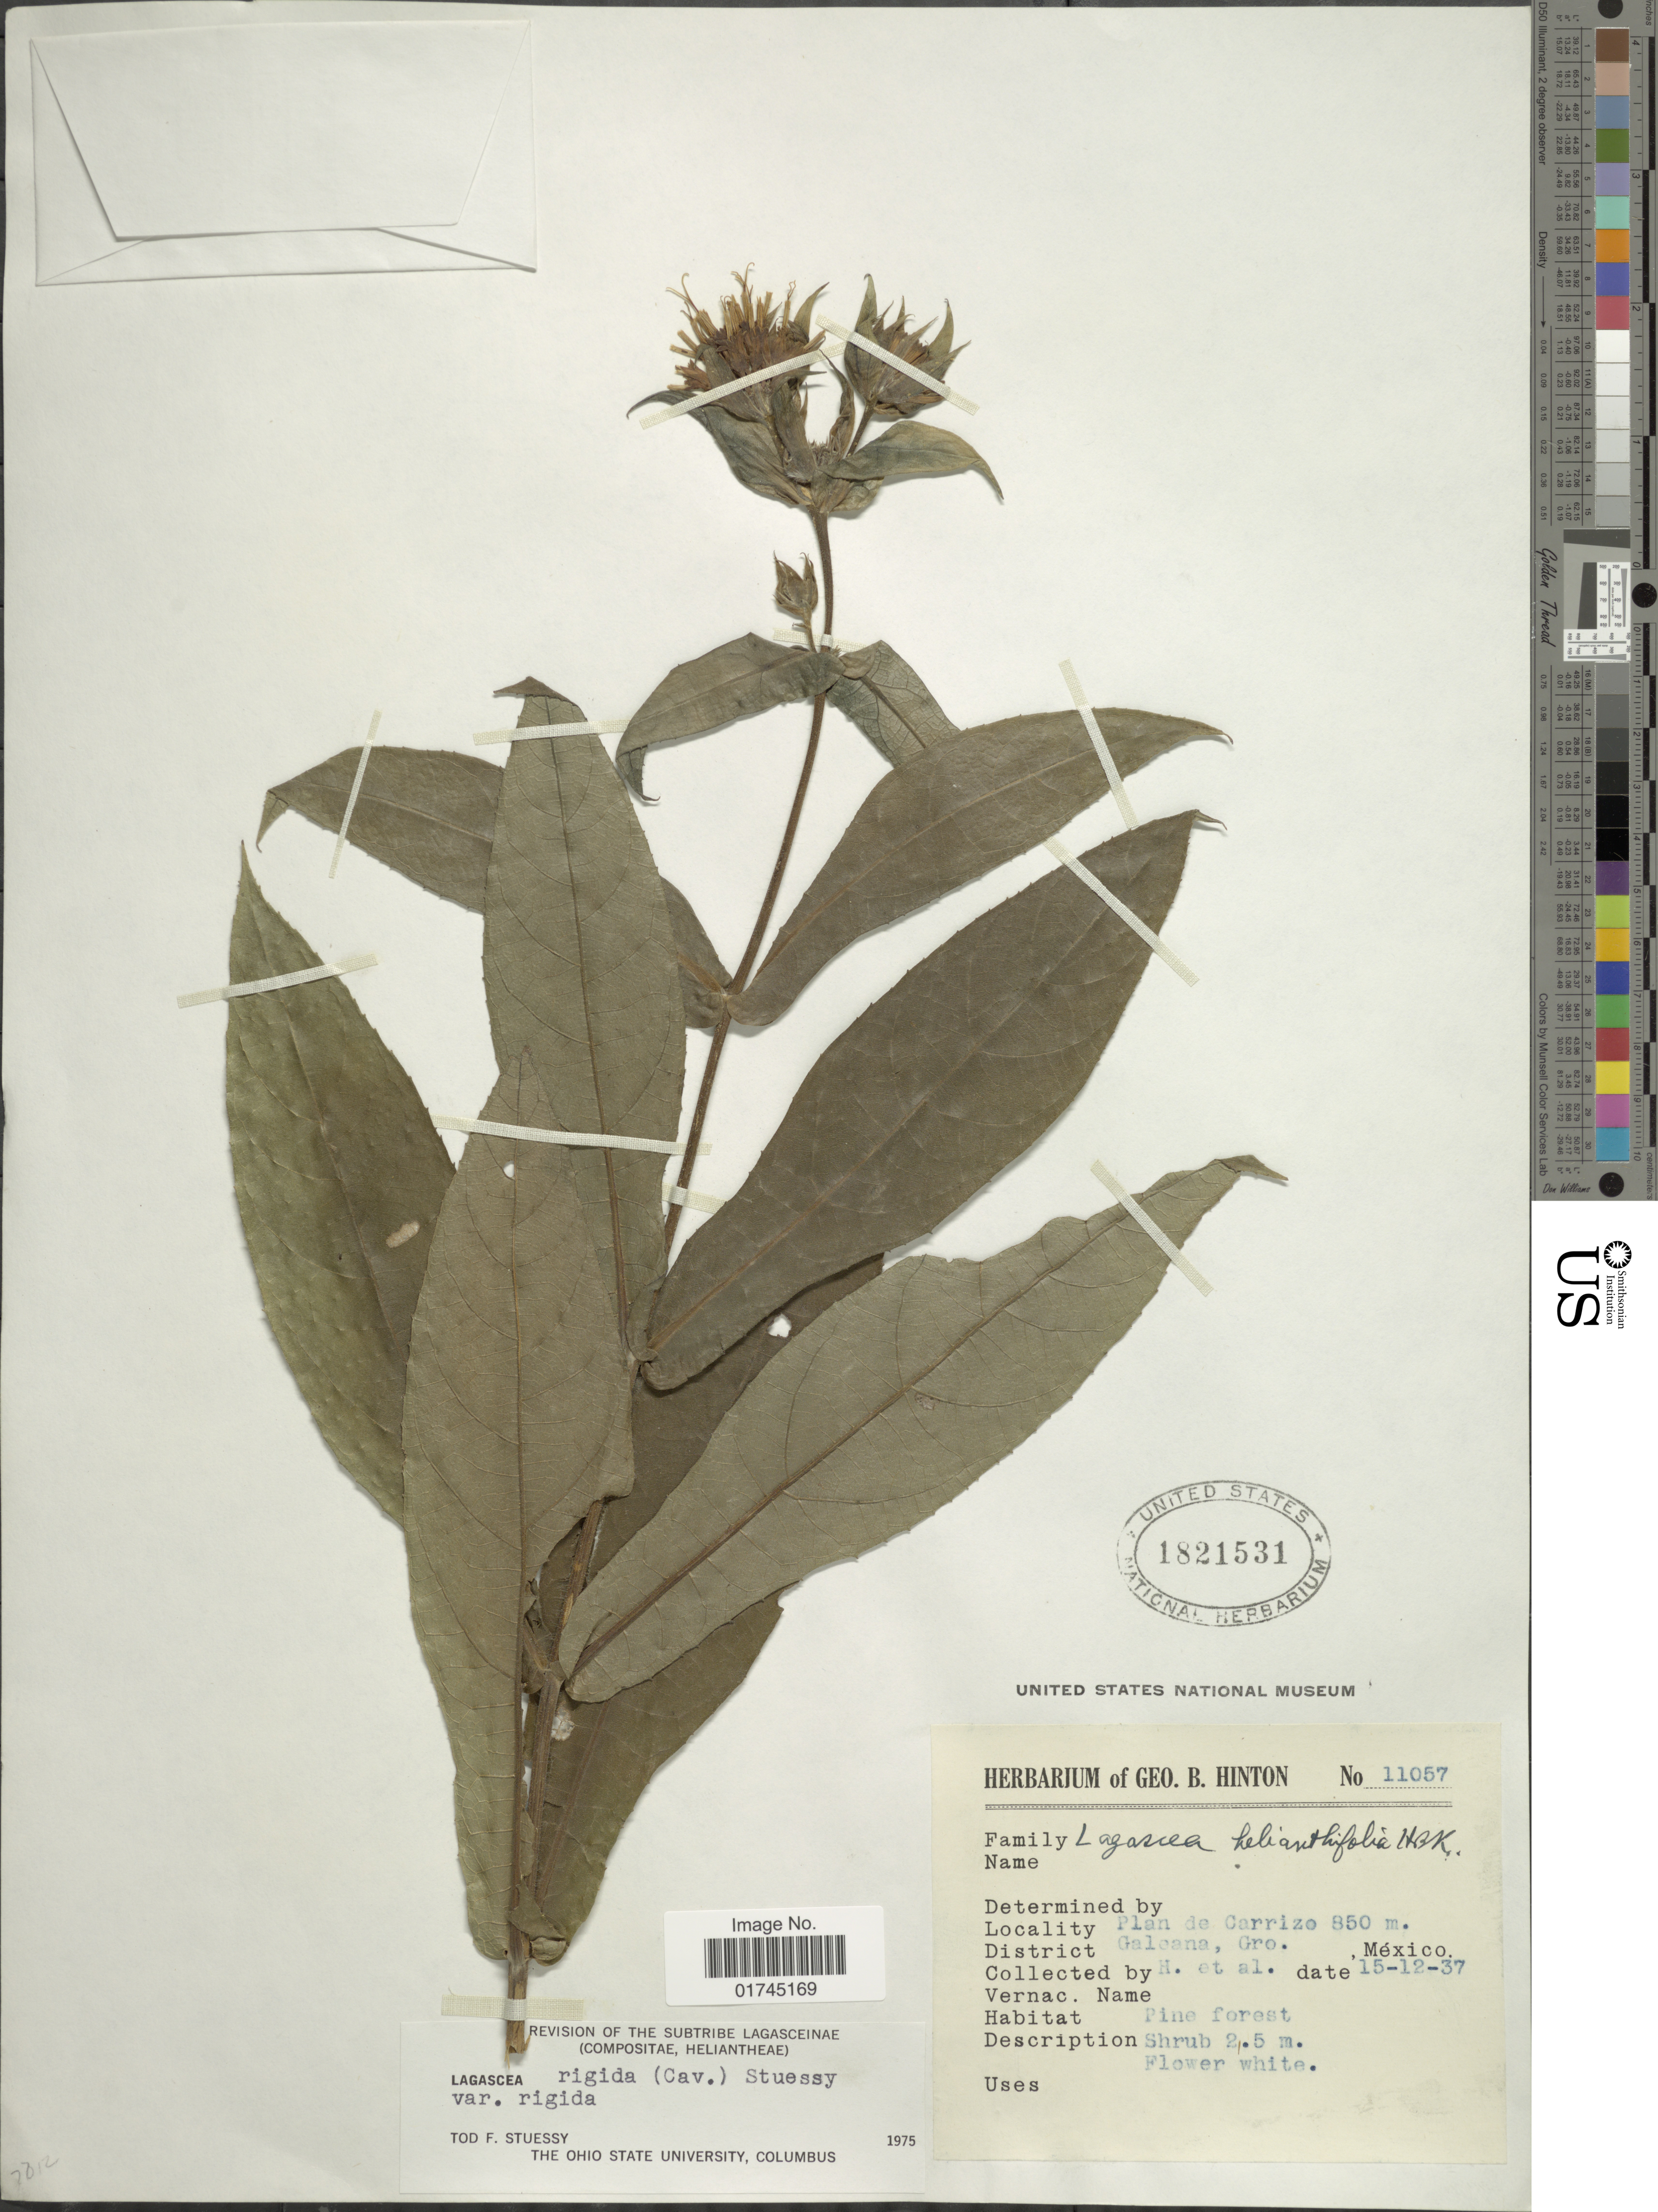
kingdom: Plantae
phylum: Tracheophyta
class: Magnoliopsida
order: Asterales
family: Asteraceae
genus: Lagascea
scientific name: Lagascea helianthifolia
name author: Kunth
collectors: G. B. Hinton & et al.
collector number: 11057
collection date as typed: Transcribed d/m/y: 15/12/37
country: Mexico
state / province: Guerrero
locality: Plan de Carrizo, District Ga;eama, pine forest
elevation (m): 850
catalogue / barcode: US 1821531